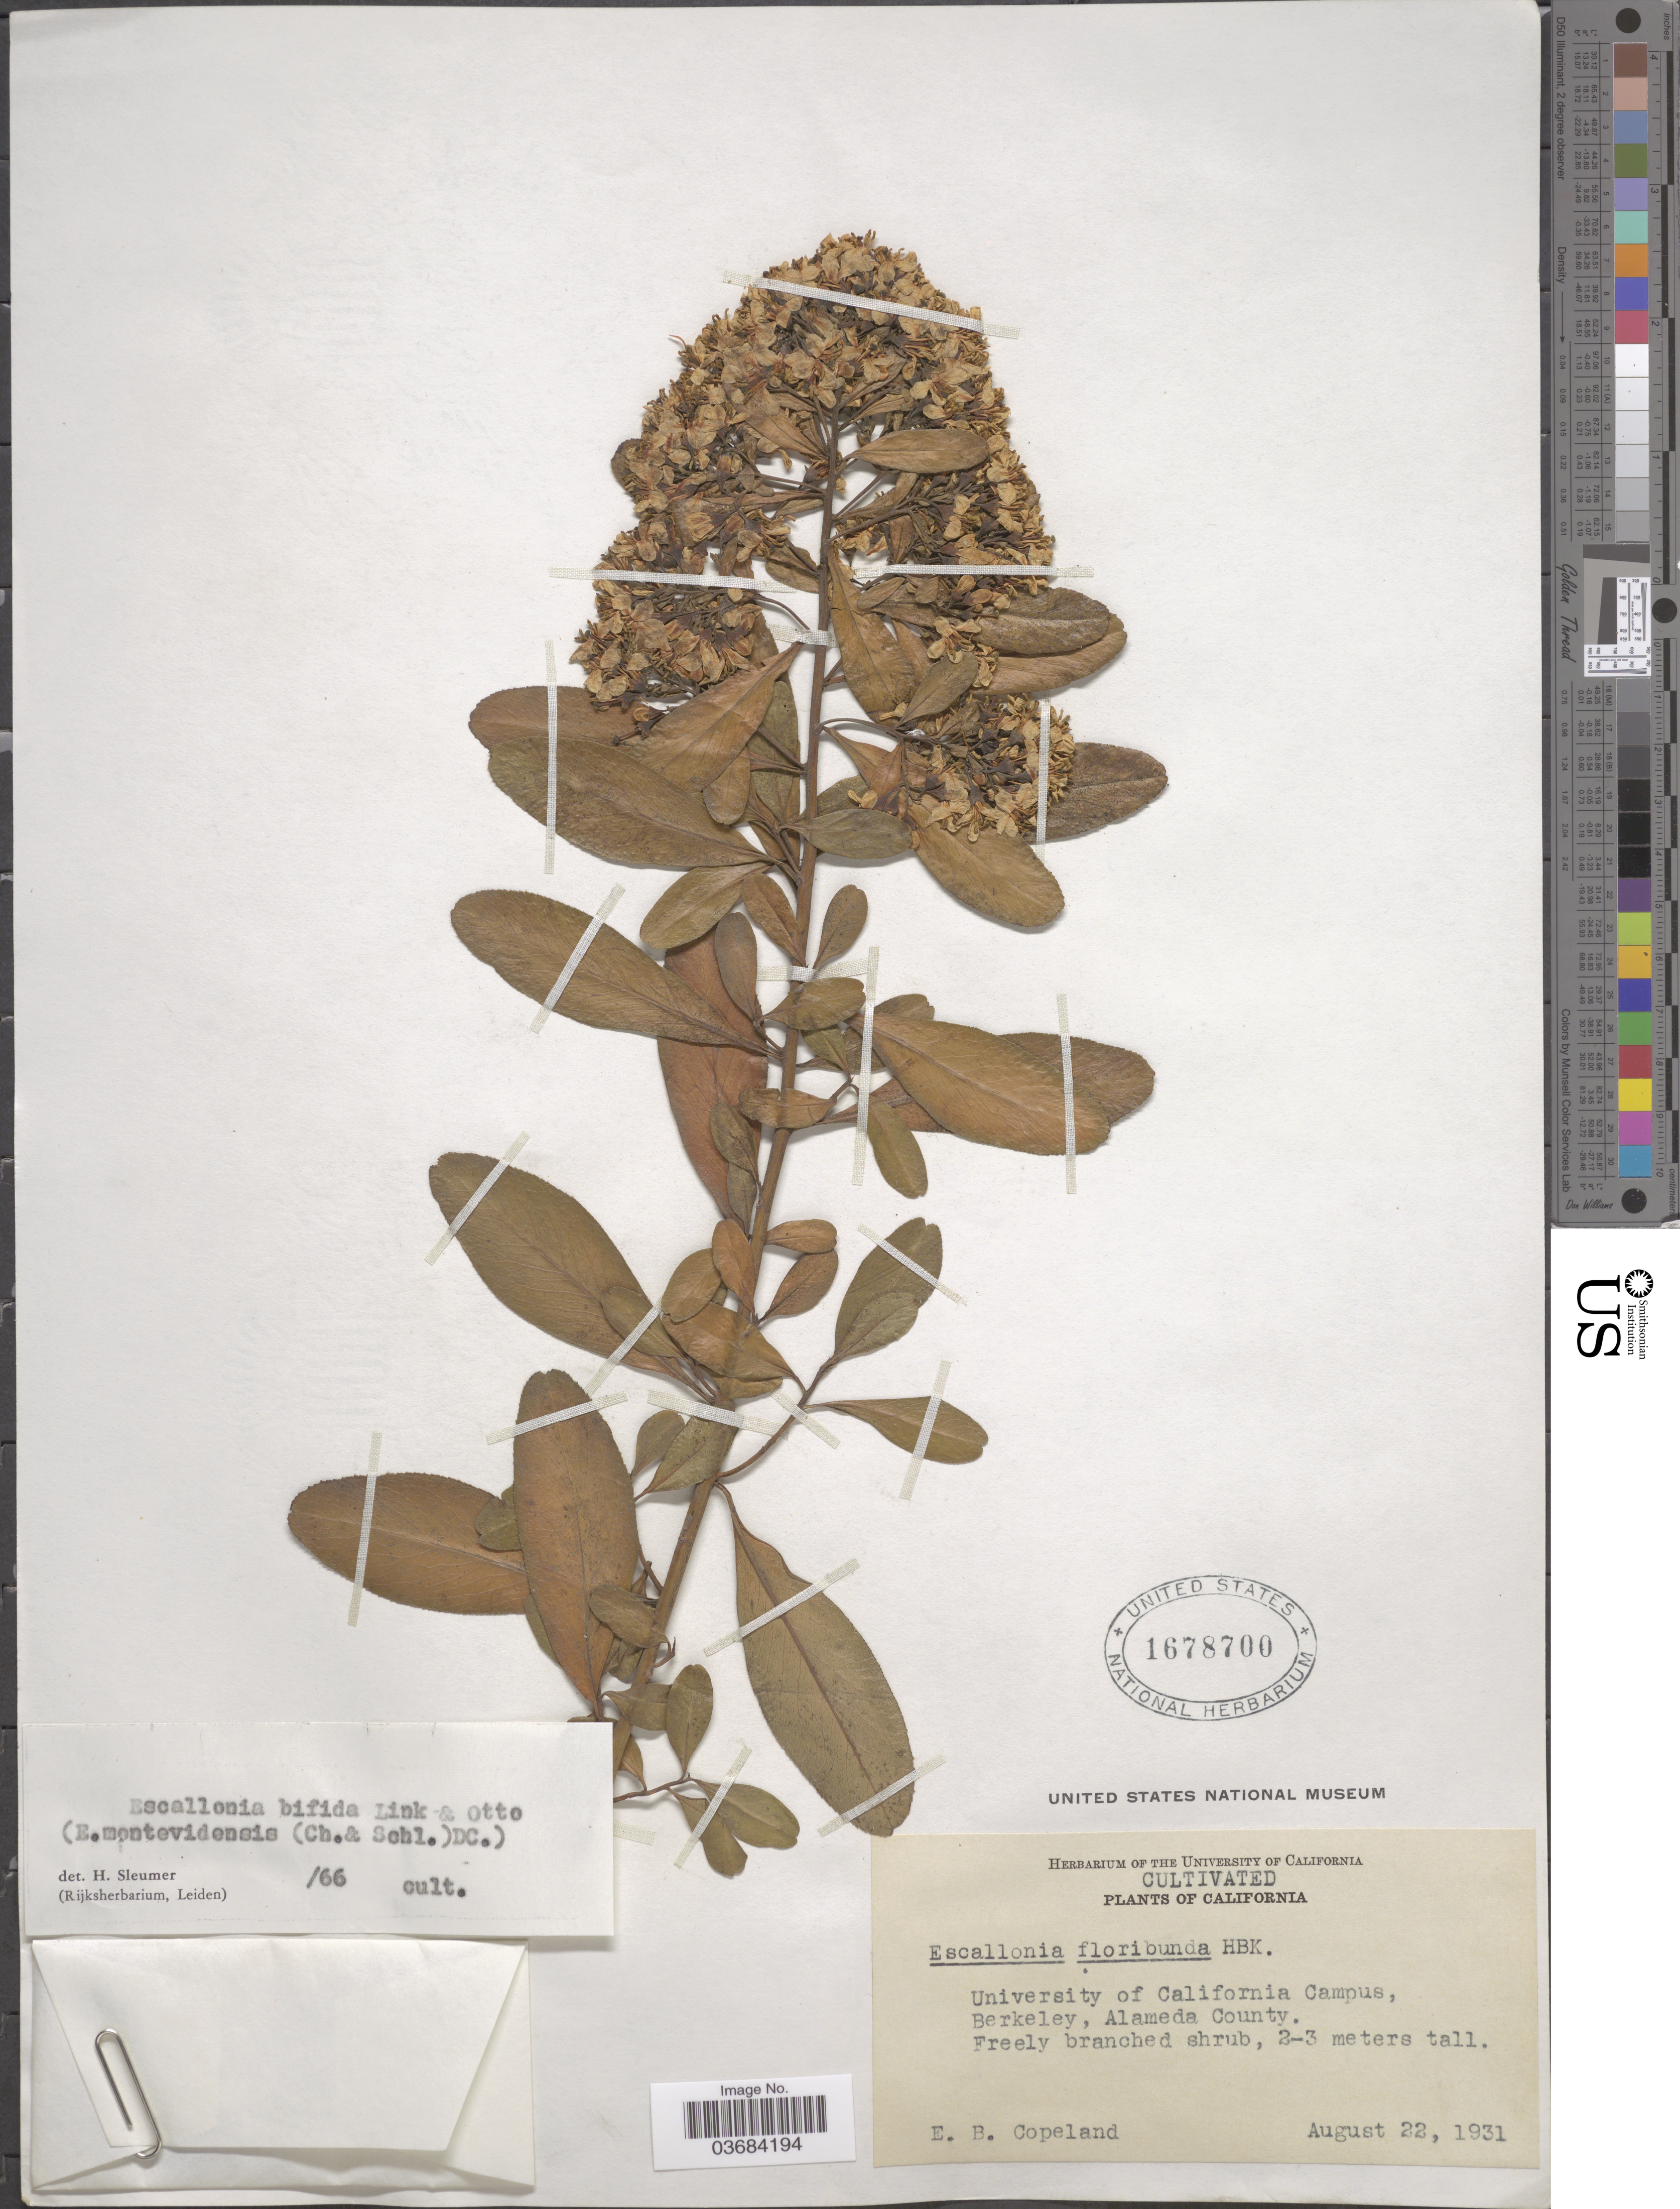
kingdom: Plantae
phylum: Tracheophyta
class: Magnoliopsida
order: Escalloniales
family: Escalloniaceae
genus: Escallonia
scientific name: Escallonia bifida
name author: Link & Otto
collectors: E. B. Copeland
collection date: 1931-08-22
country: United States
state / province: California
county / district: Alameda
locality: University of California Campus, Berkeley, Alameda County.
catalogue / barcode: US 1678700